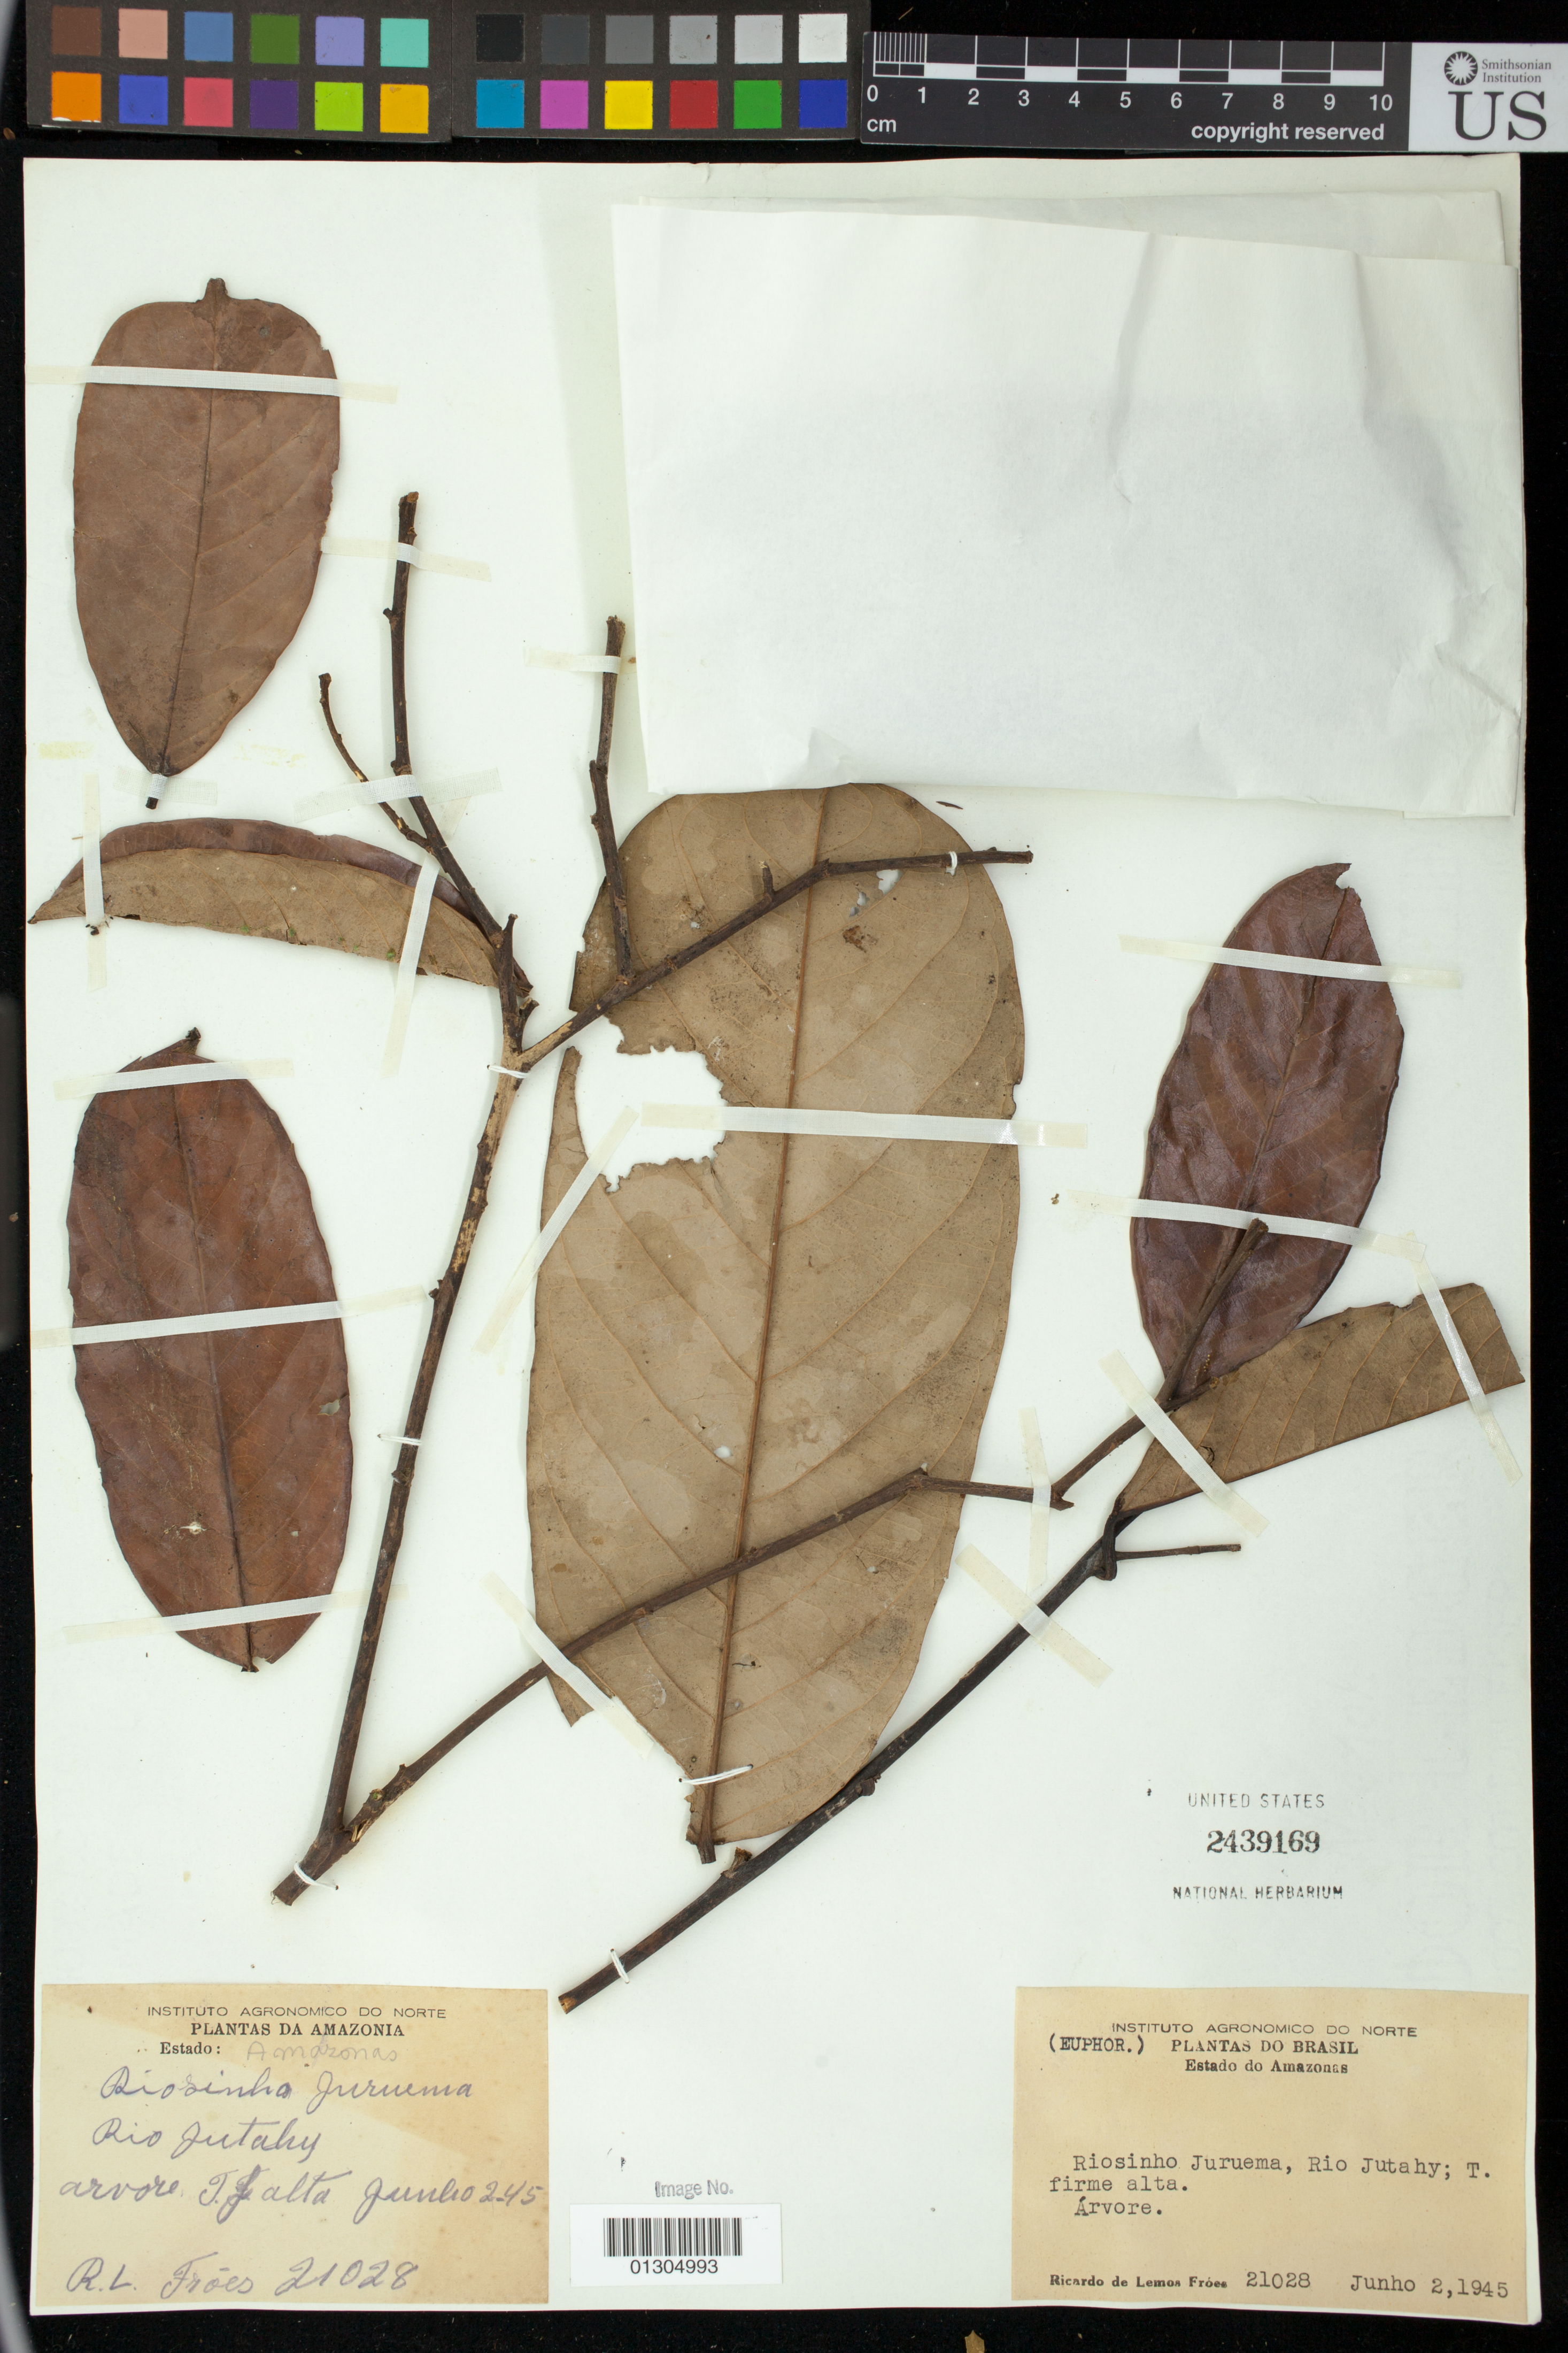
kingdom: Plantae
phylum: Tracheophyta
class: Magnoliopsida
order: Malpighiales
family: Euphorbiaceae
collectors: R. Fróes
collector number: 21028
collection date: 1945-06-02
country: Brazil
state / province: Amazonas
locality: Riosinho Juruema, Rio Jutahy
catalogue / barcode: US 2439169